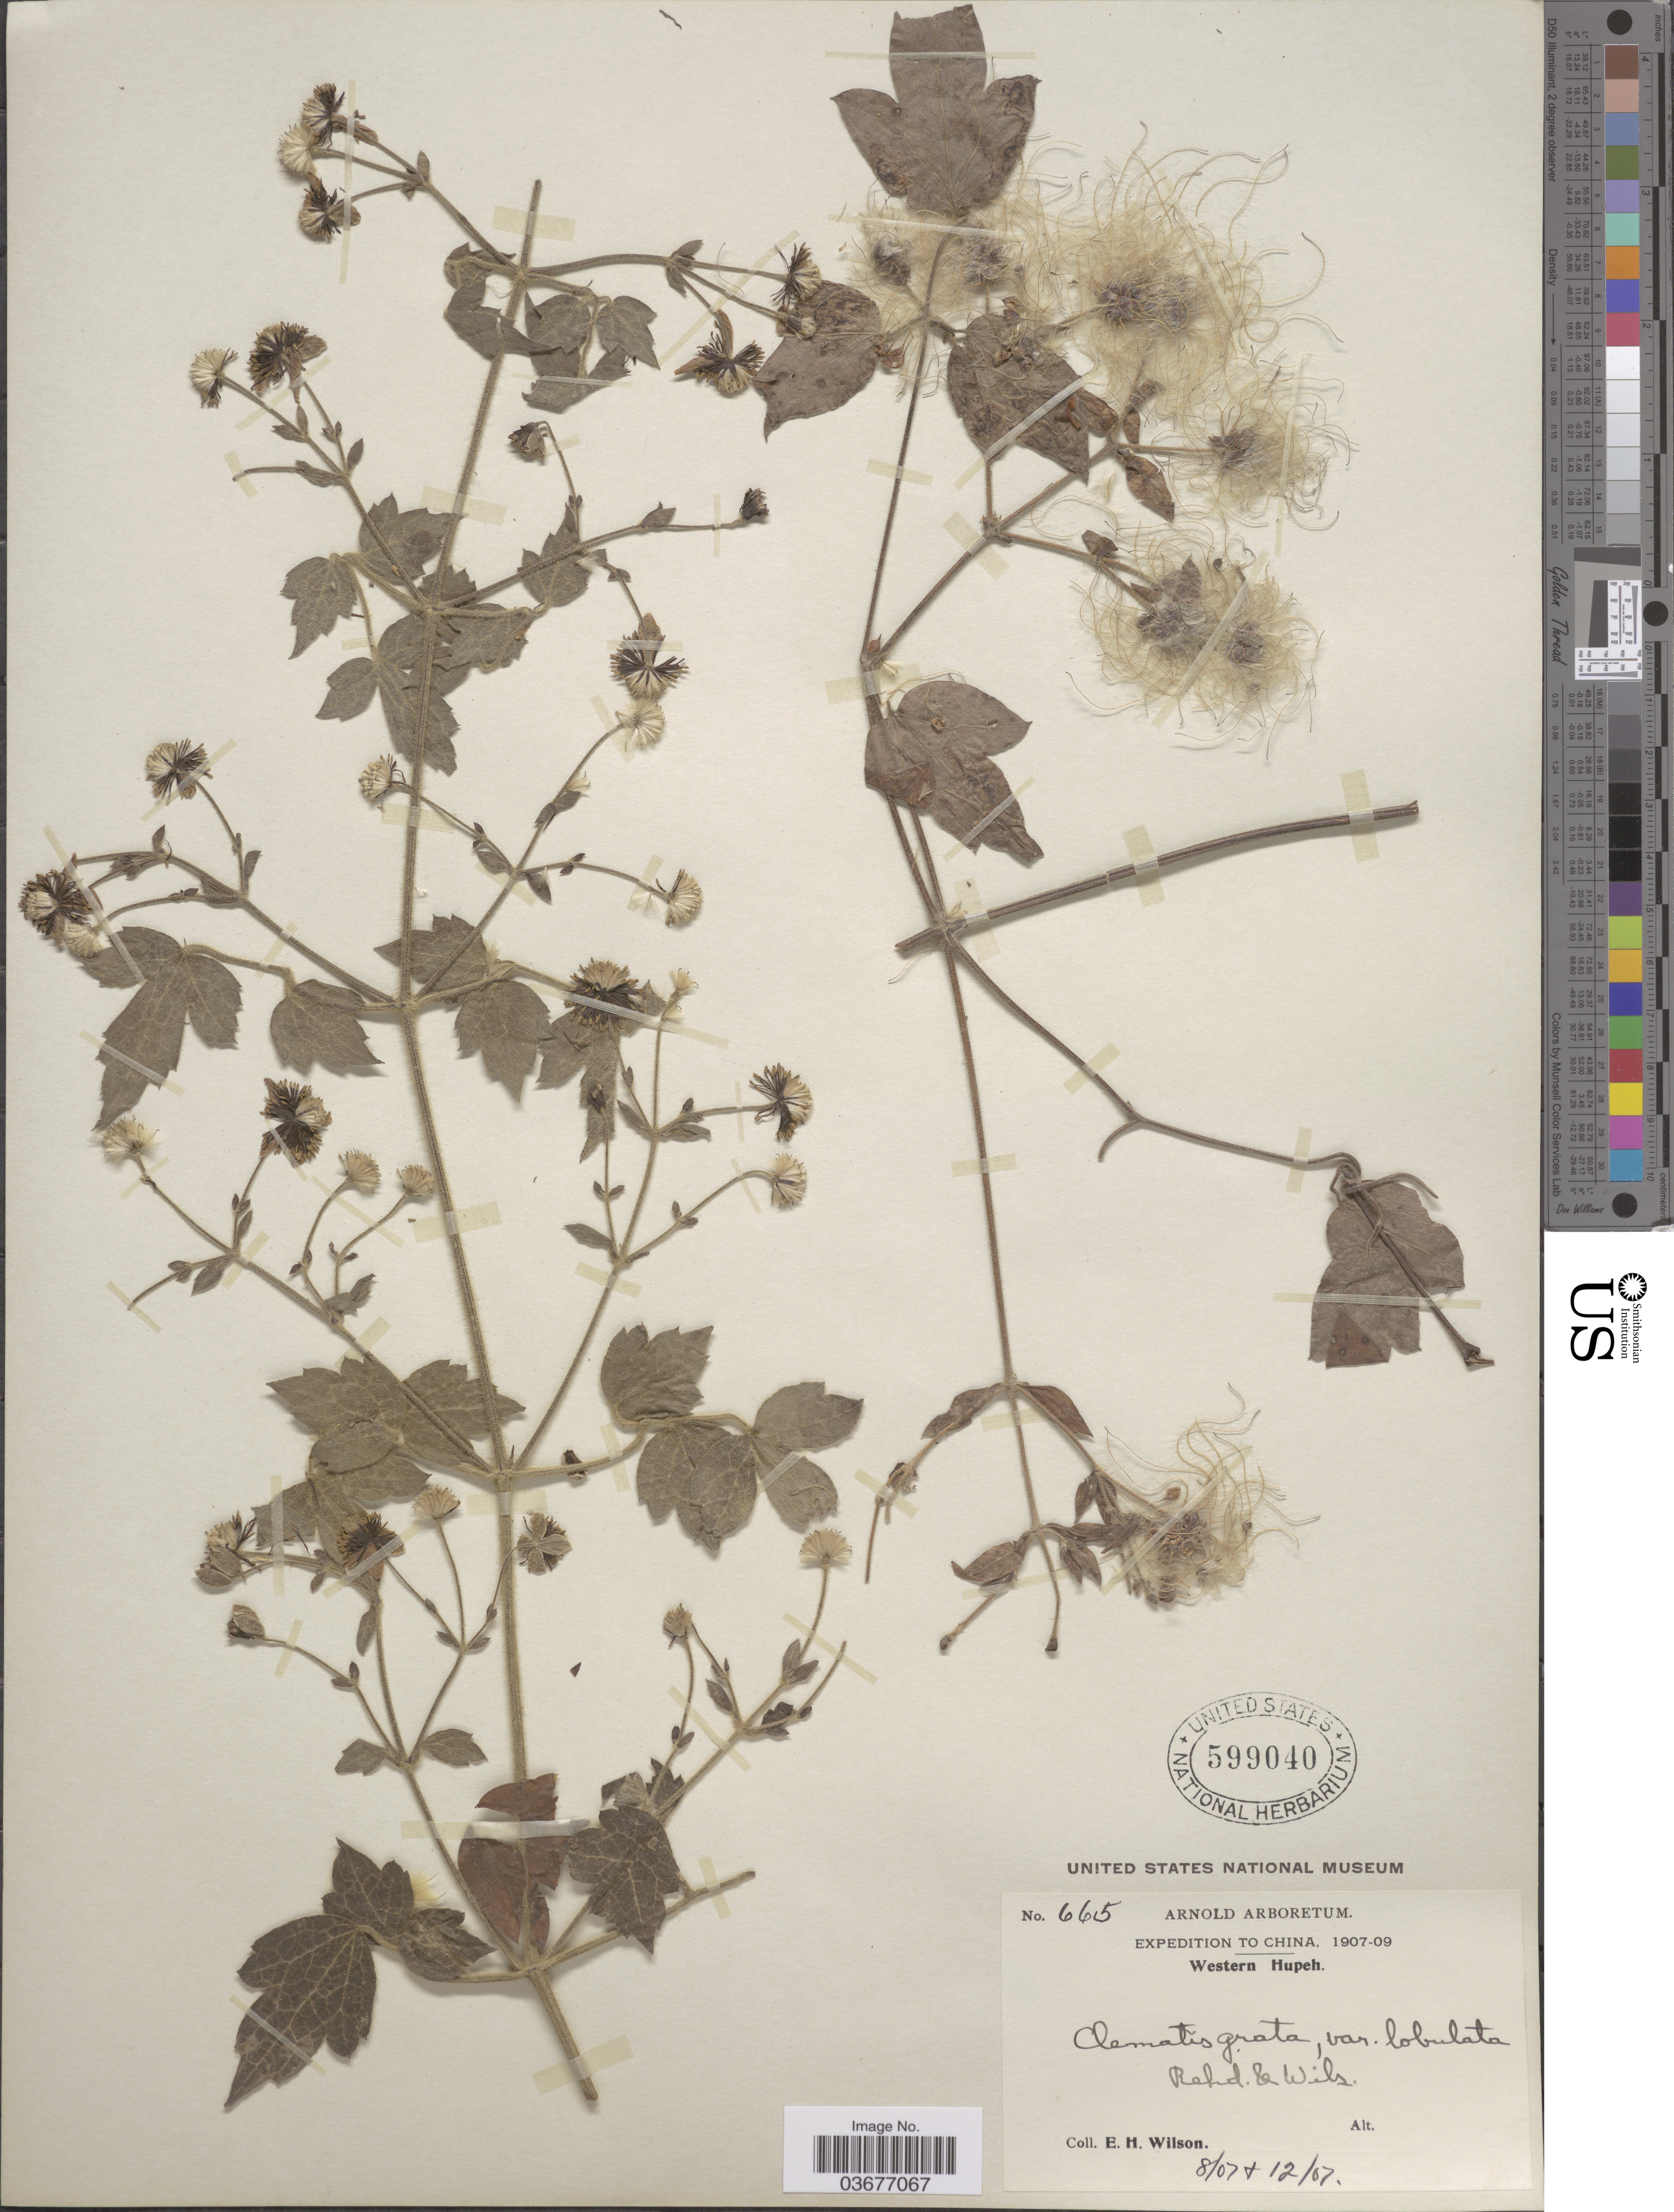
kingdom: Plantae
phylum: Tracheophyta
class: Magnoliopsida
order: Ranunculales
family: Ranunculaceae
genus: Clematis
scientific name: Clematis grata var. lobulata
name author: Rehder & E.H. Wilson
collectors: E. Wilson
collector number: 665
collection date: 1907-08/1907-12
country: China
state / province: Hubei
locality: Western Hupeh.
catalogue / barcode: US 599040